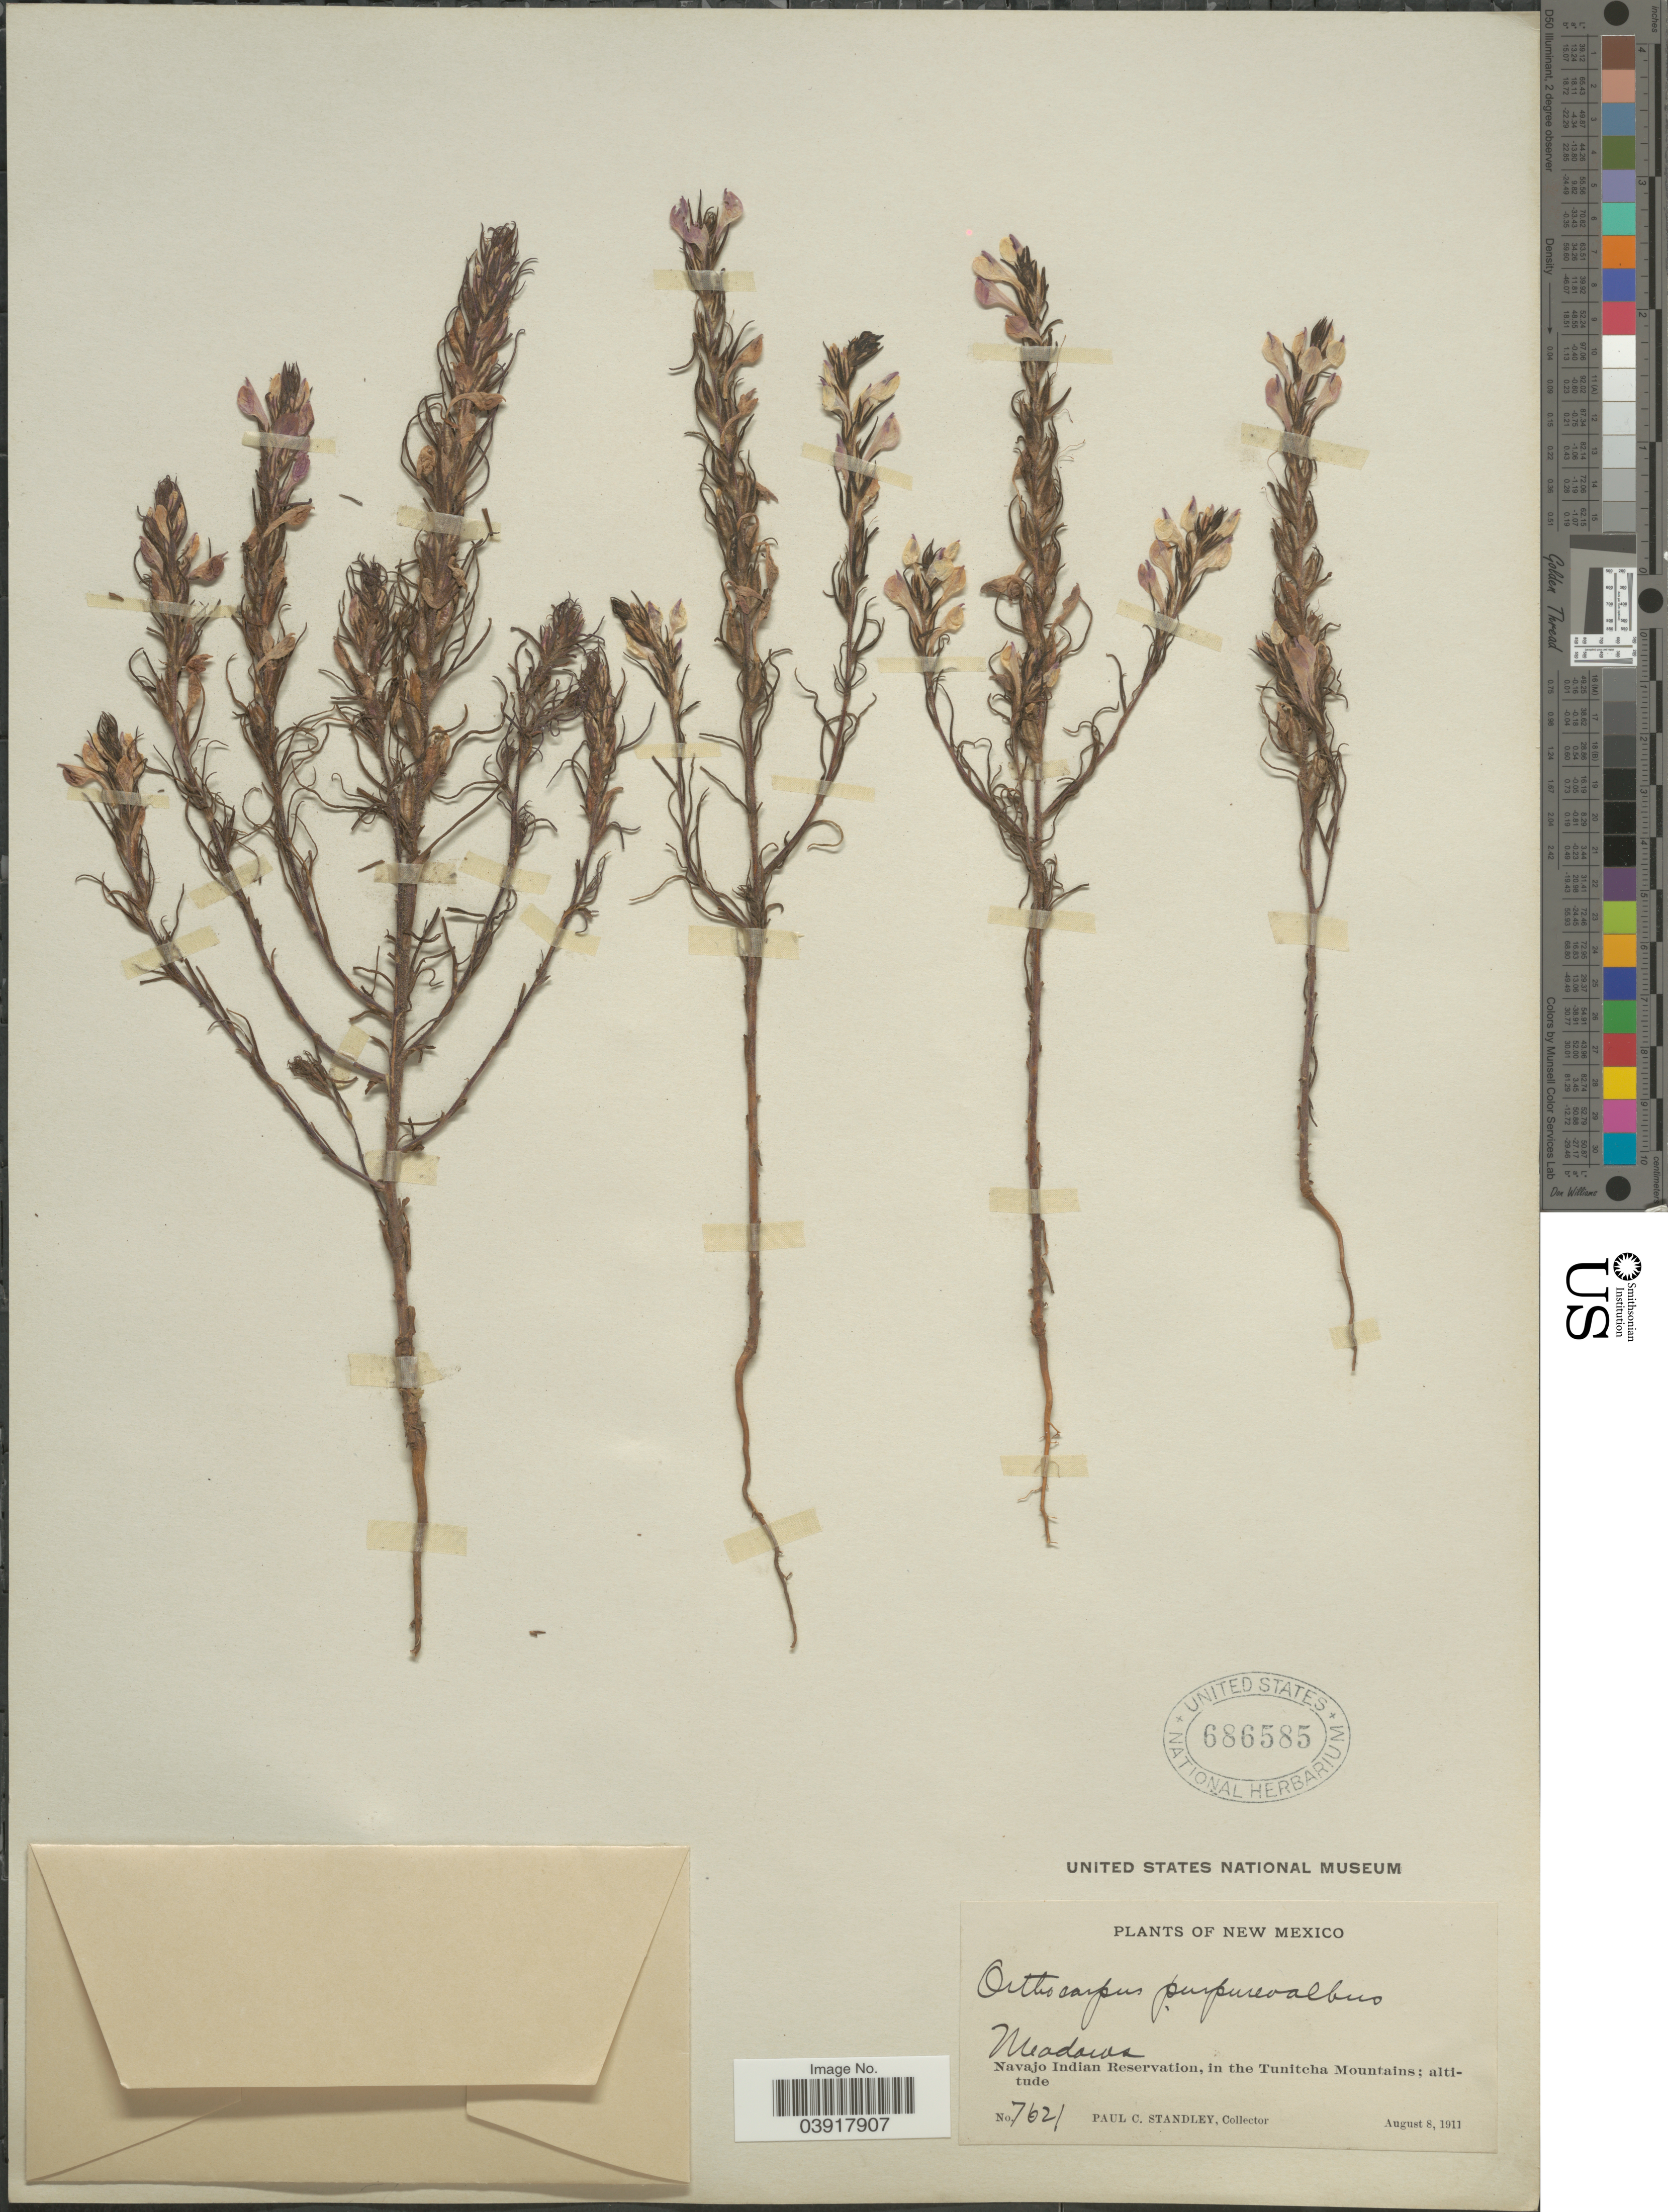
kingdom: Plantae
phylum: Tracheophyta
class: Magnoliopsida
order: Lamiales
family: Orobanchaceae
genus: Orthocarpus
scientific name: Orthocarpus purpureo-albus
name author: A. Gray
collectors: P. C. Standley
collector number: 7621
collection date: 1911-08-08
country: United States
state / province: New Mexico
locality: Navajo Indian Reservation, in the Tunitcha Mountains.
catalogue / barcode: US 686585